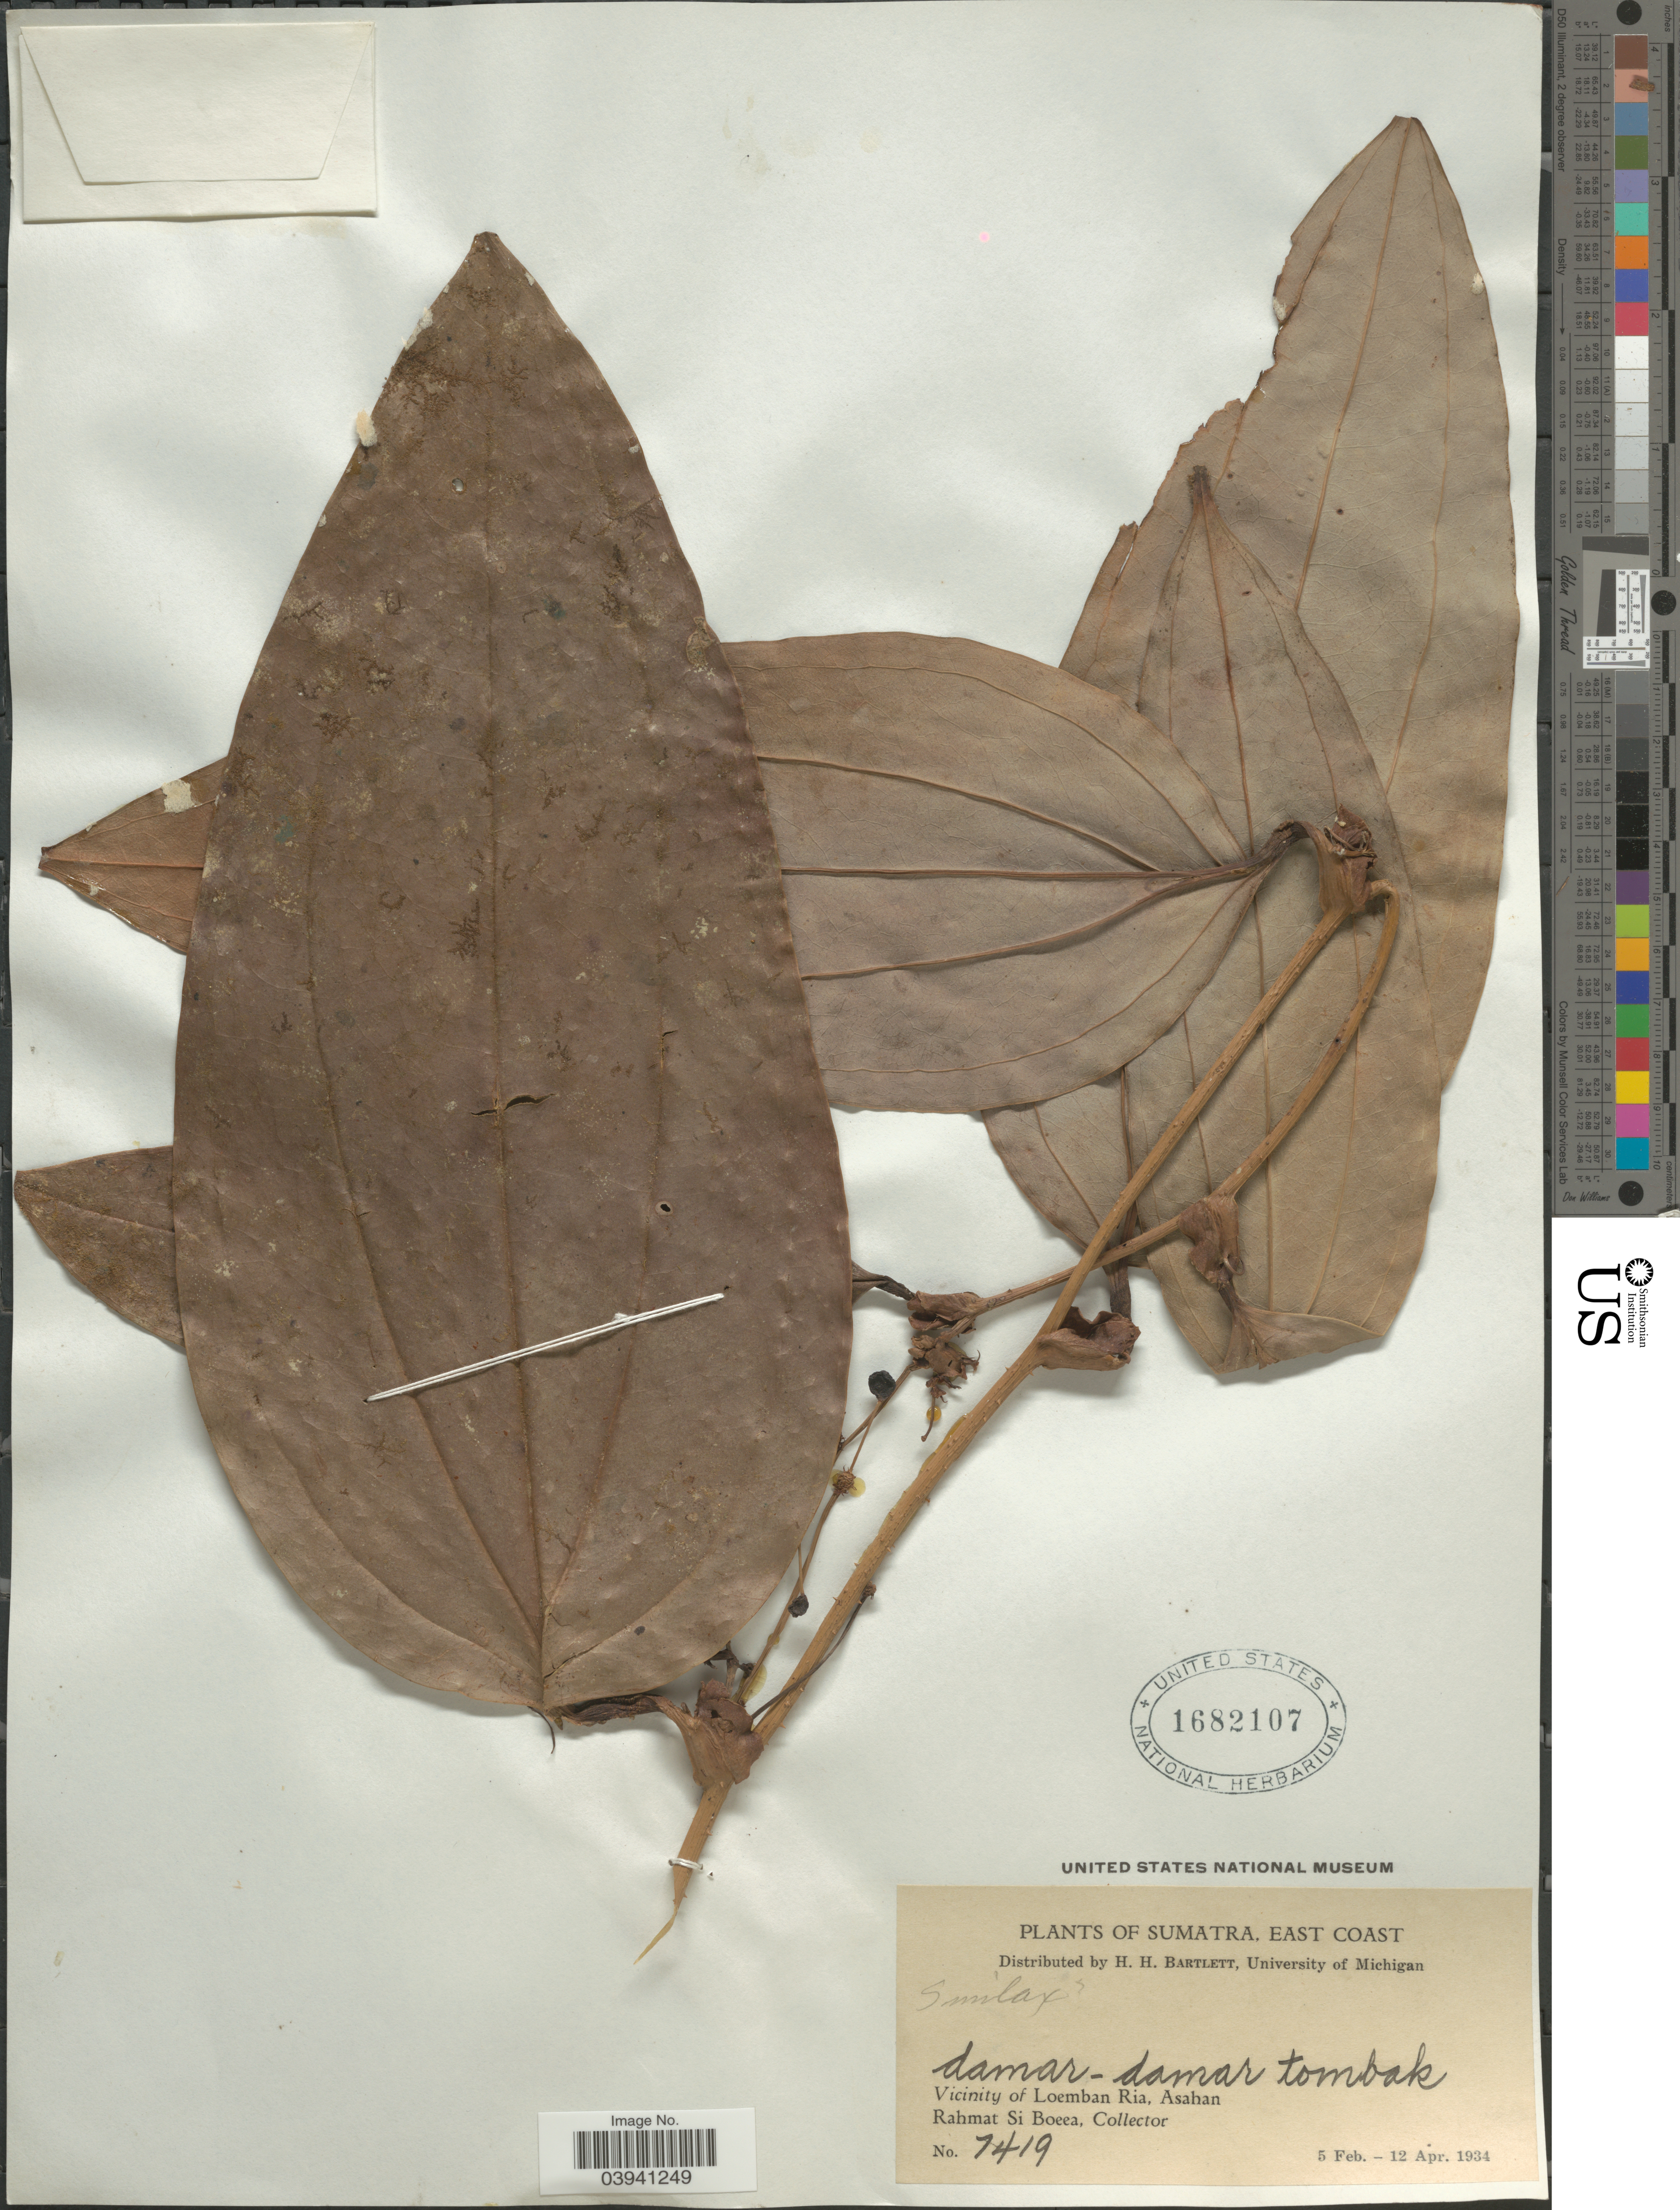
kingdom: Plantae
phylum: Tracheophyta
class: Liliopsida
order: Liliales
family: Smilacaceae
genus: Smilax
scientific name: Smilax sp.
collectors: Rahmat Si Boeea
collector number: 7419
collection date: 1934-02-05/1934-04-12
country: Indonesia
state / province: Sumatra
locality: East Coast. Vicinity of Loemban Ria, Asahan.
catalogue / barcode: US 1682107